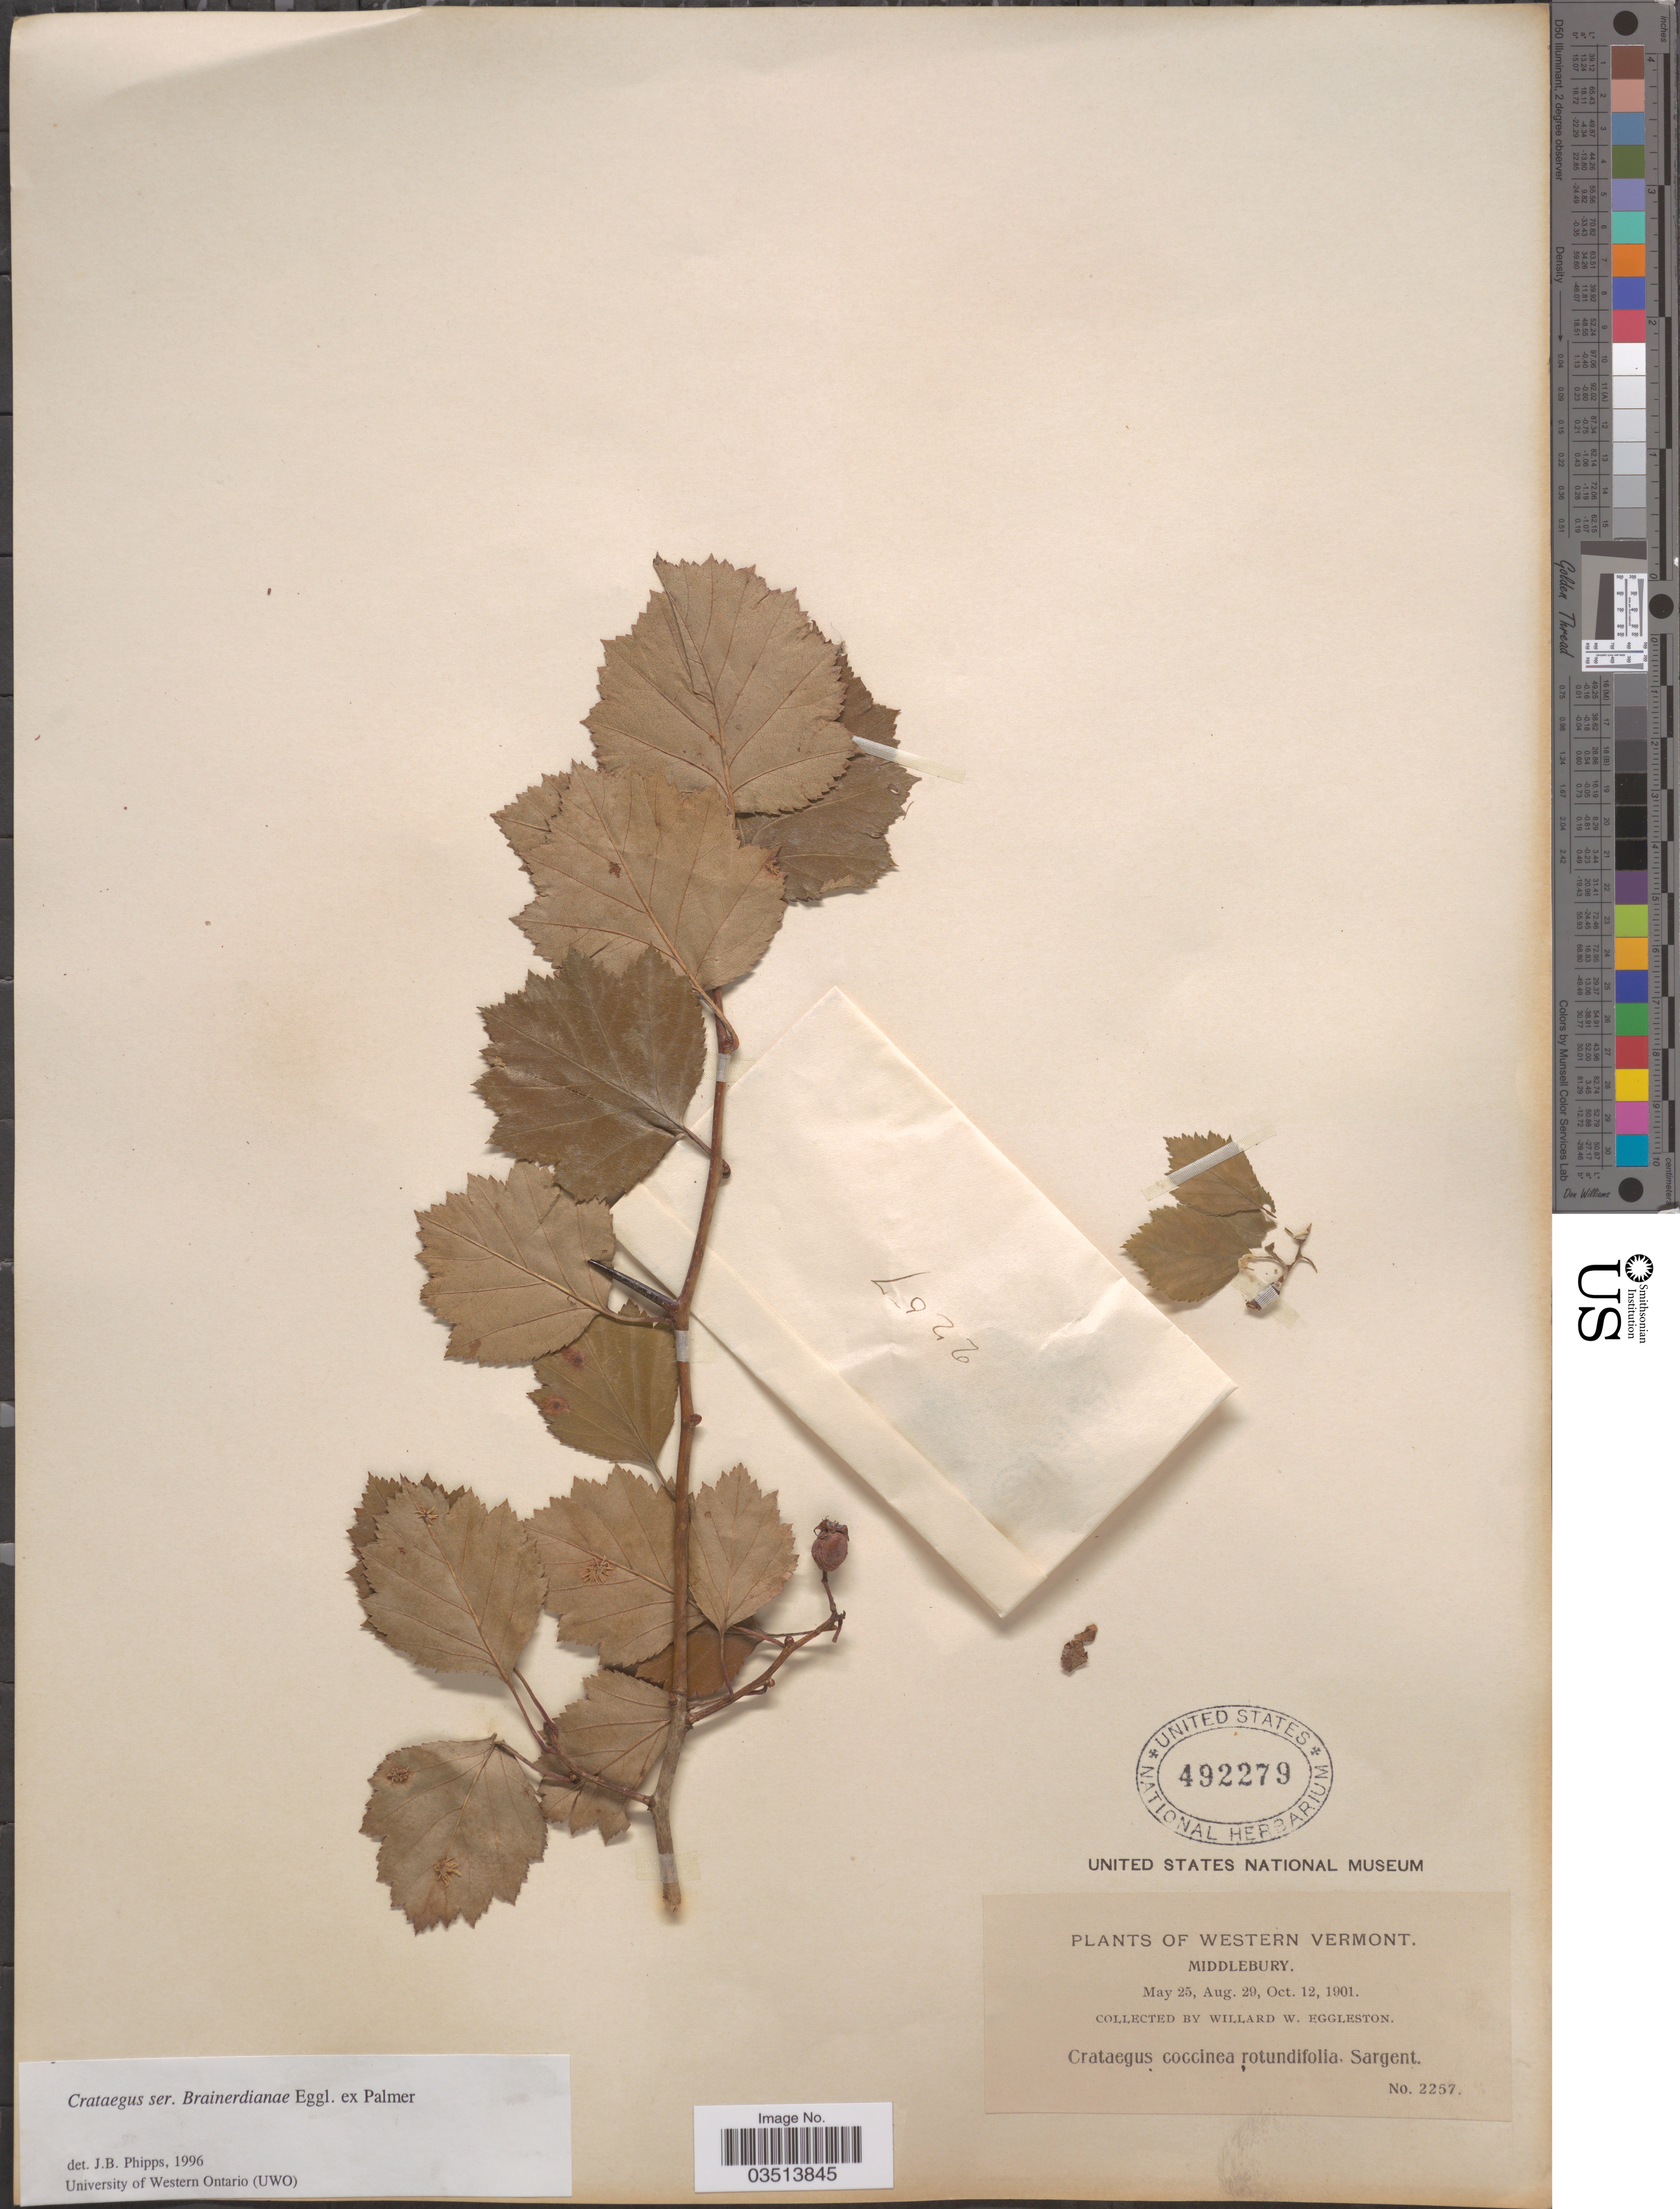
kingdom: Plantae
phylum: Tracheophyta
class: Magnoliopsida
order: Rosales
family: Rosaceae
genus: Crataegus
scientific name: Crataegus coccinea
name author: Ashe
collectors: W. W. Eggleston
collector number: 2257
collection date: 1901-05-25/1901-10-12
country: United States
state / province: Vermont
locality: Western Vermont. Middlebury.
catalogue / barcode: US 492279